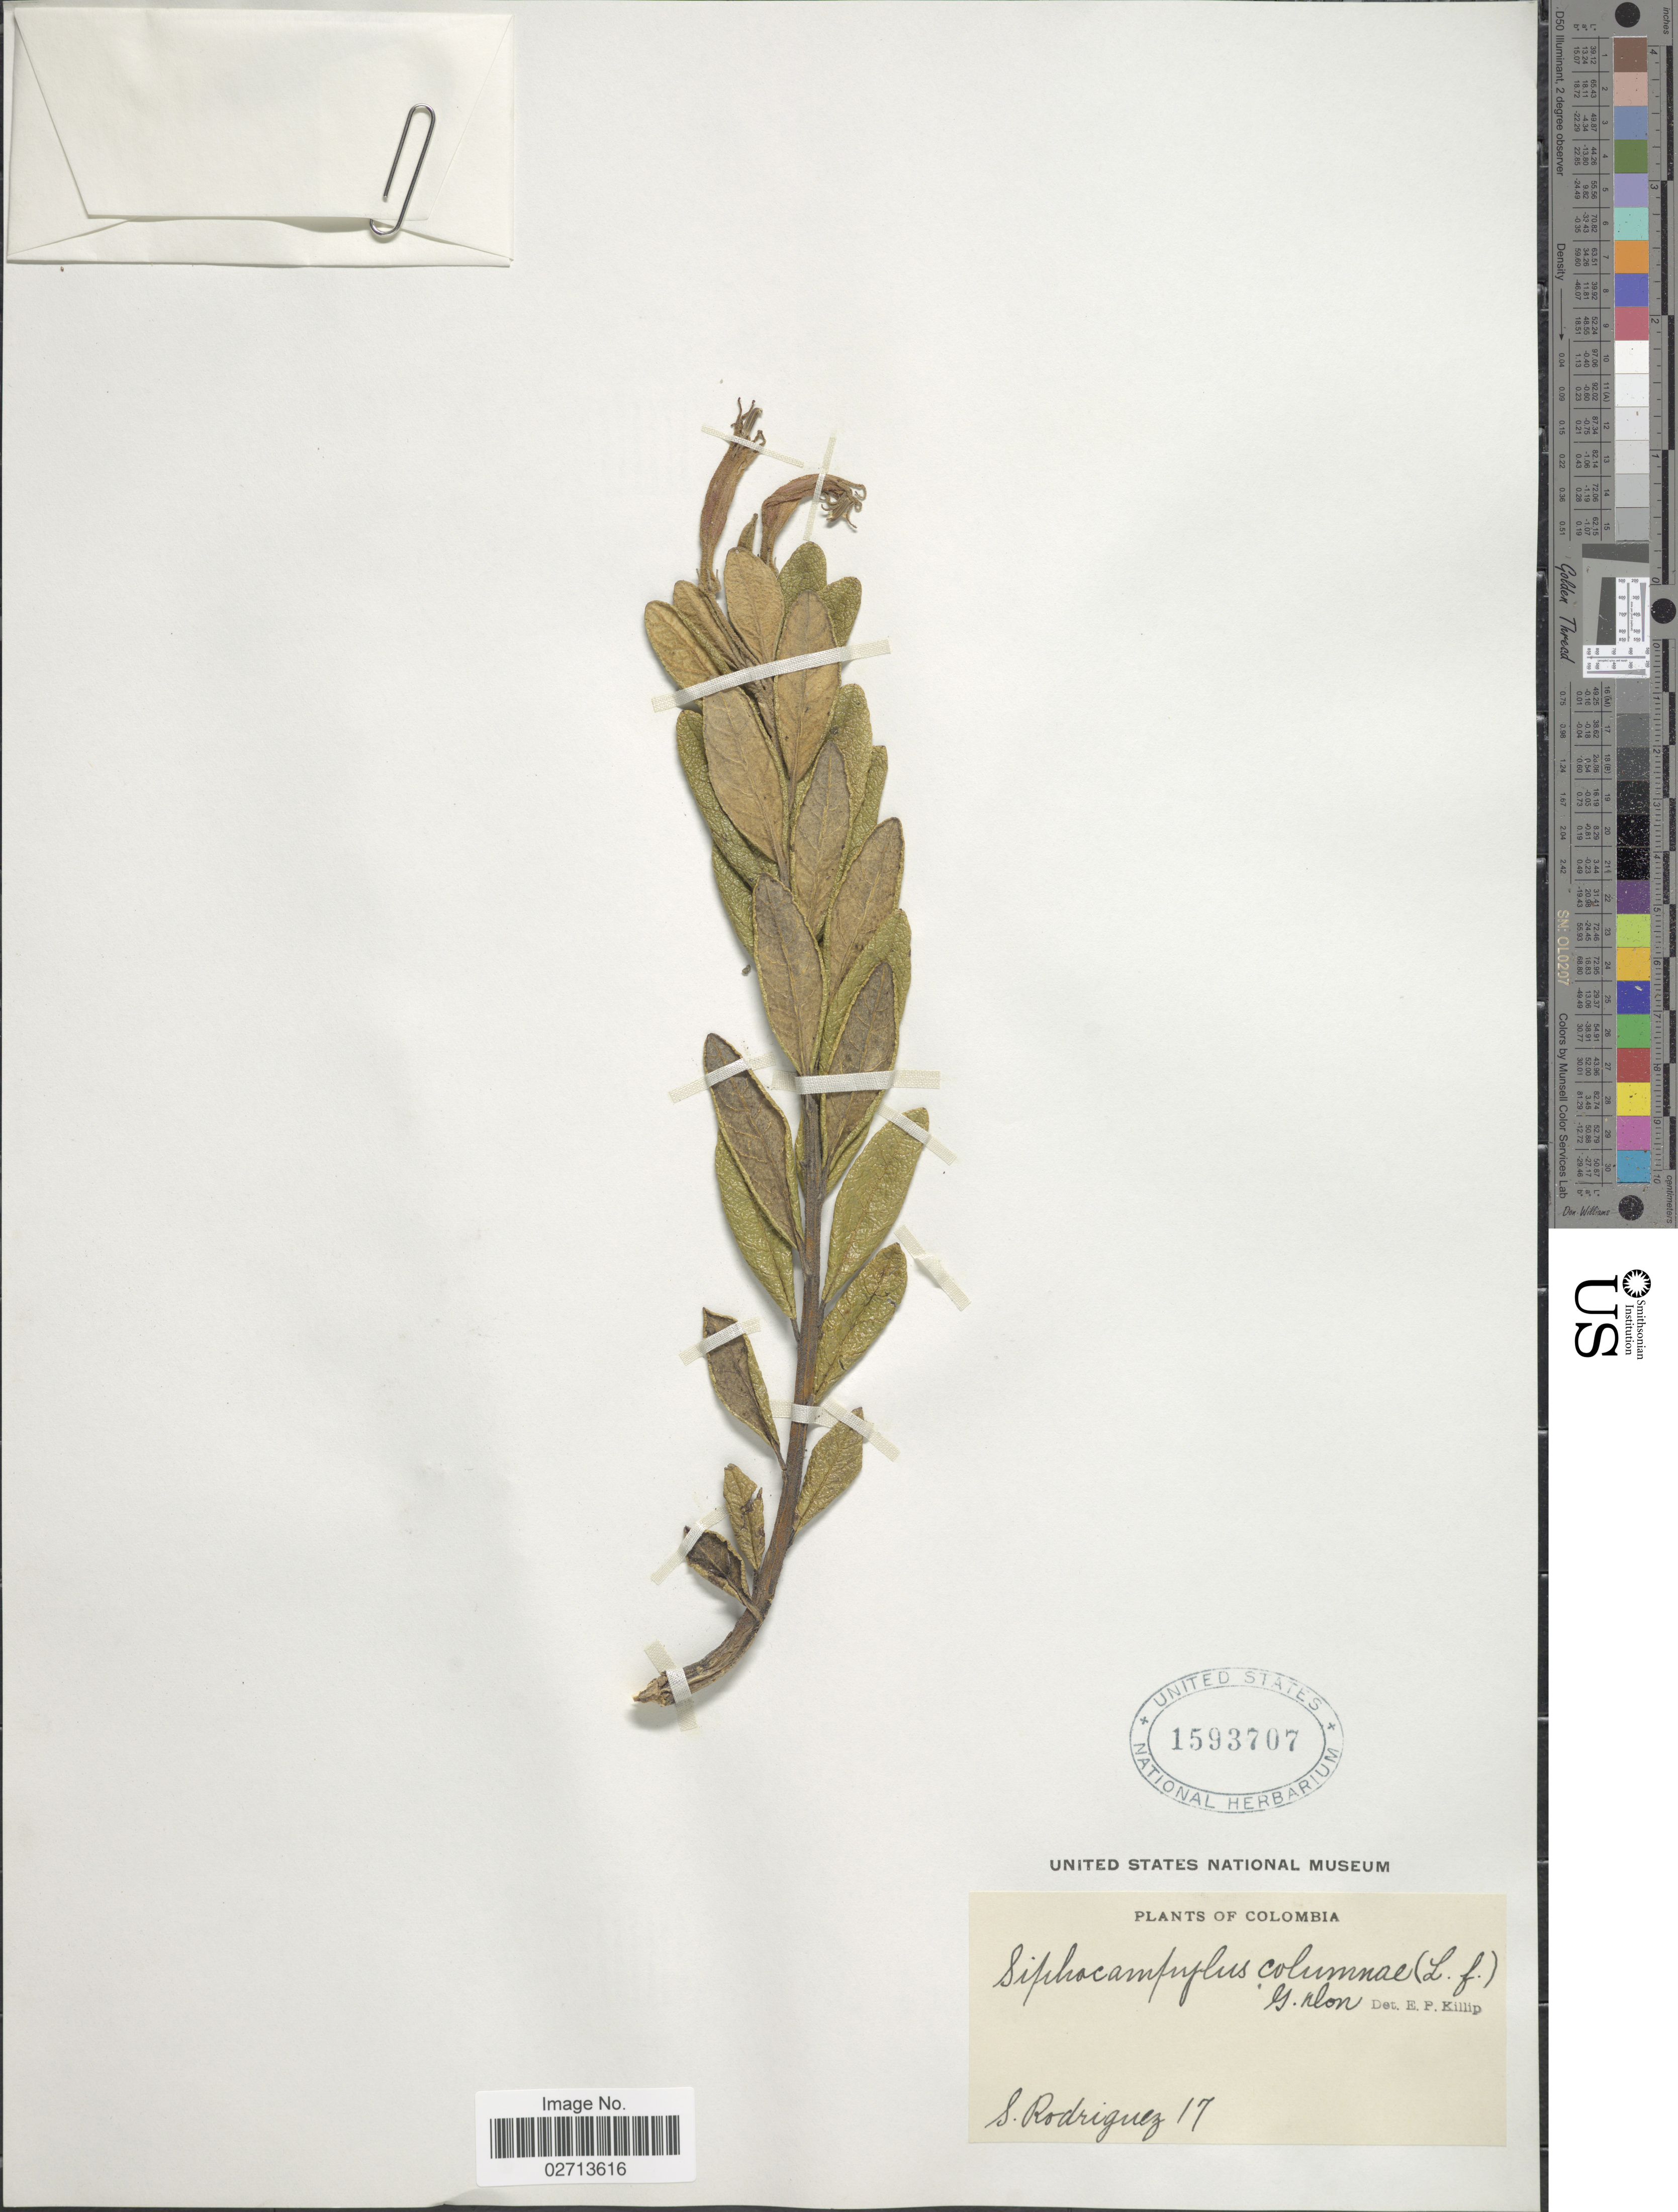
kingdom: Plantae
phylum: Tracheophyta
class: Magnoliopsida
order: Asterales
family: Campanulaceae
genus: Siphocampylus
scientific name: Siphocampylus columnae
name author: (L. f.) G. Don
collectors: S. Rodriguez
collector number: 17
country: Colombia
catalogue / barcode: US 1593707